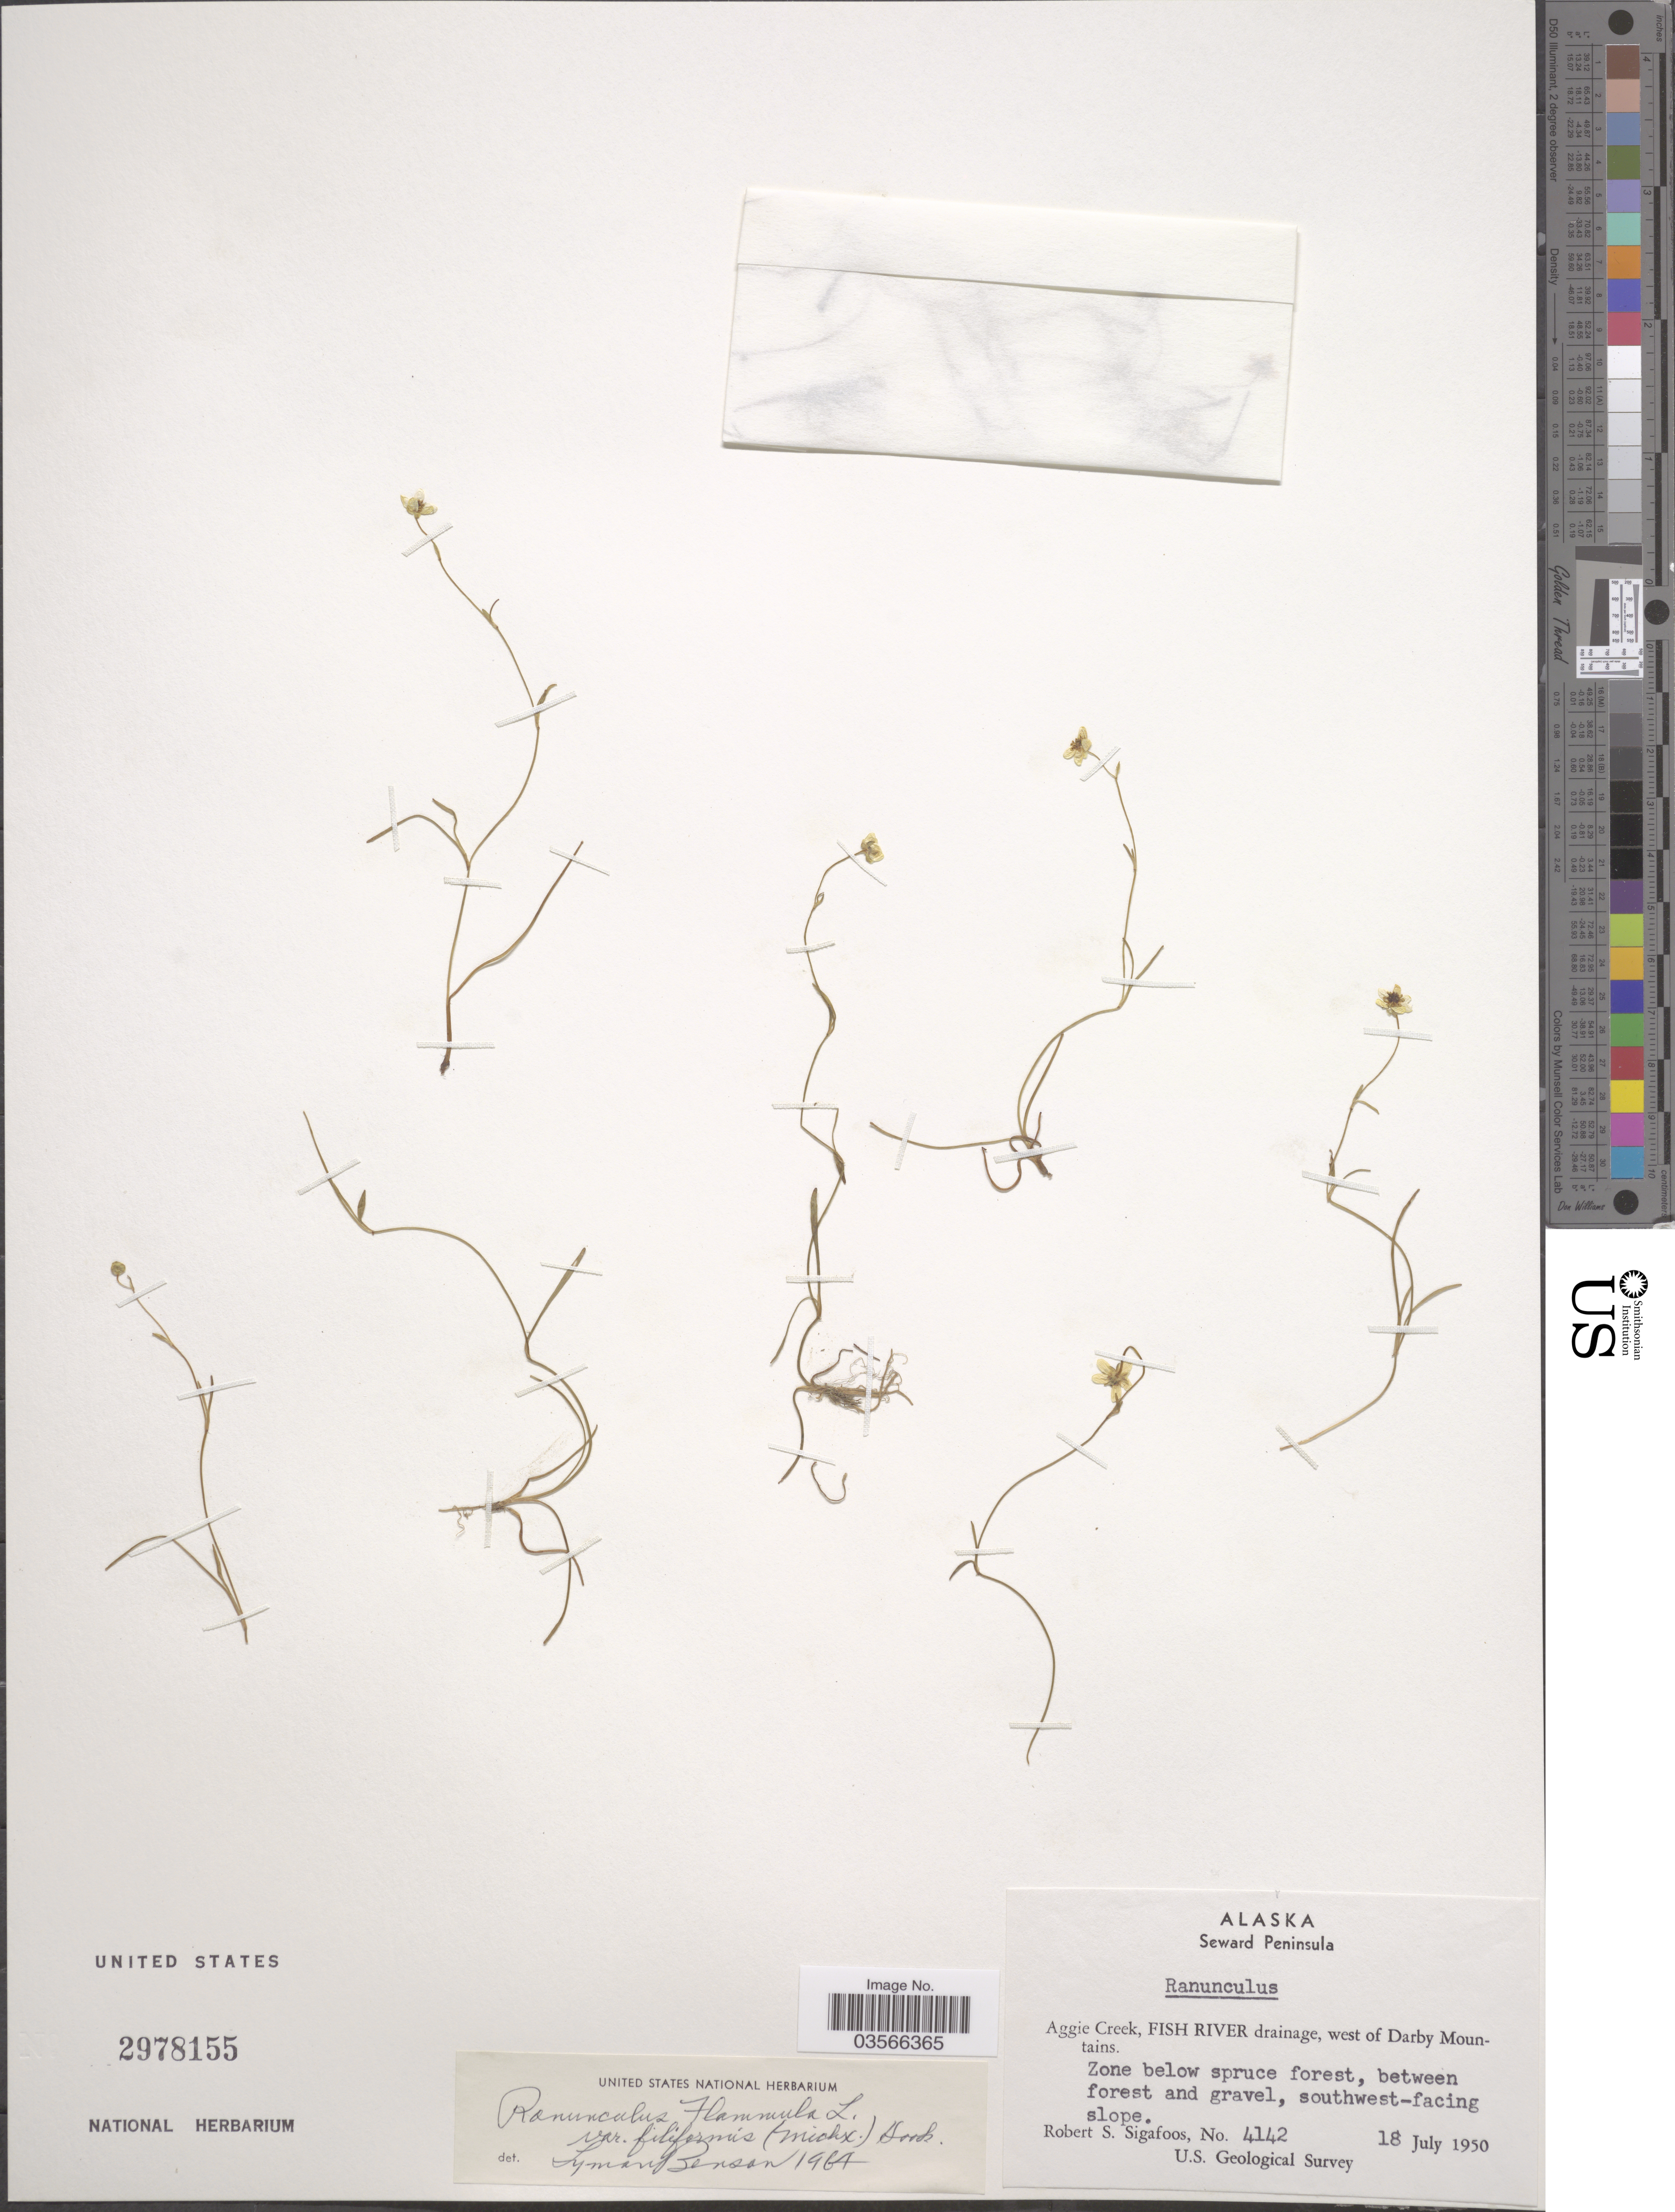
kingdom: Plantae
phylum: Tracheophyta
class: Magnoliopsida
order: Ranunculales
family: Ranunculaceae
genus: Ranunculus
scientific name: Ranunculus flammula var. filiformis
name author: (Michx.) Hook.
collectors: R. Sigafoos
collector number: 4142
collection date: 1950-07-18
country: United States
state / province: Alaska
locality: Seward Peninsula. Aggie Creek, Fish River drainage, west of Darby Mountains. Southwest-facing slope.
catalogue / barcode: US 2978155